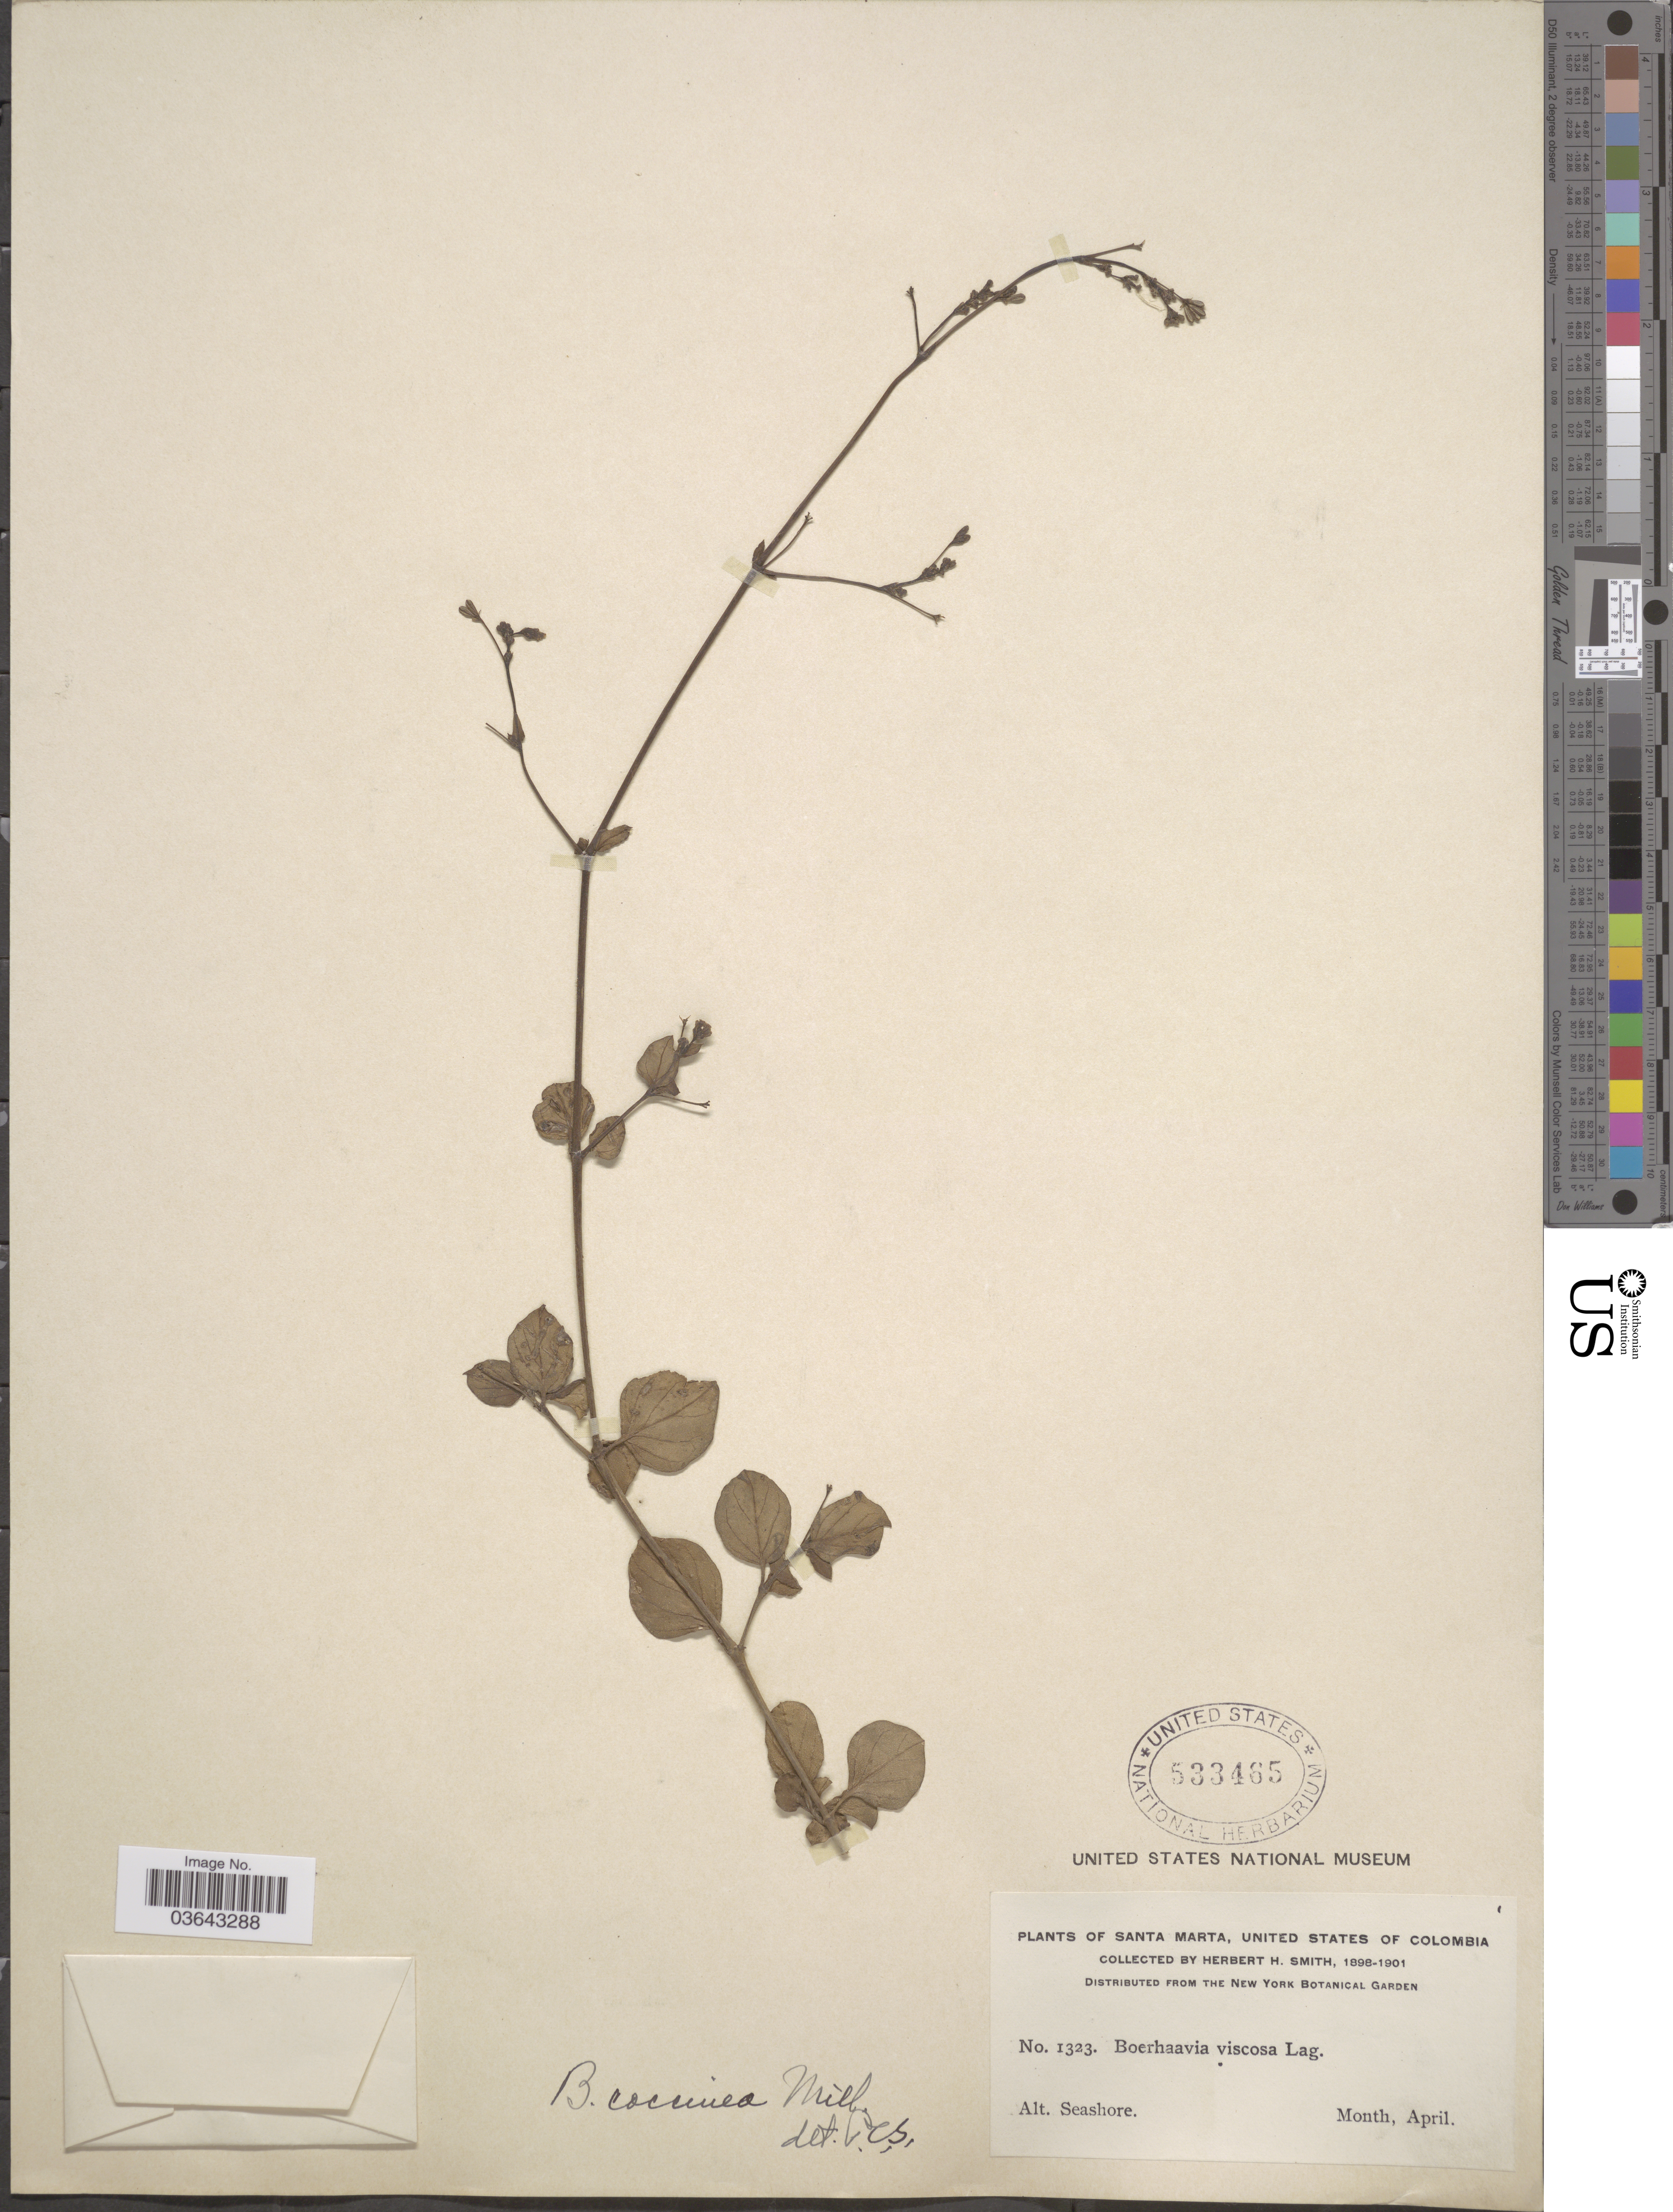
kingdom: Plantae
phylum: Tracheophyta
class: Magnoliopsida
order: Caryophyllales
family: Nyctaginaceae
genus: Boerhavia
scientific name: Boerhavia diffusa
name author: L.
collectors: Herbert H. Smith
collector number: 1323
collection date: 1898-04/1901-04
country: Colombia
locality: Santa Marta, United States of Colombia.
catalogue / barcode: US 533465